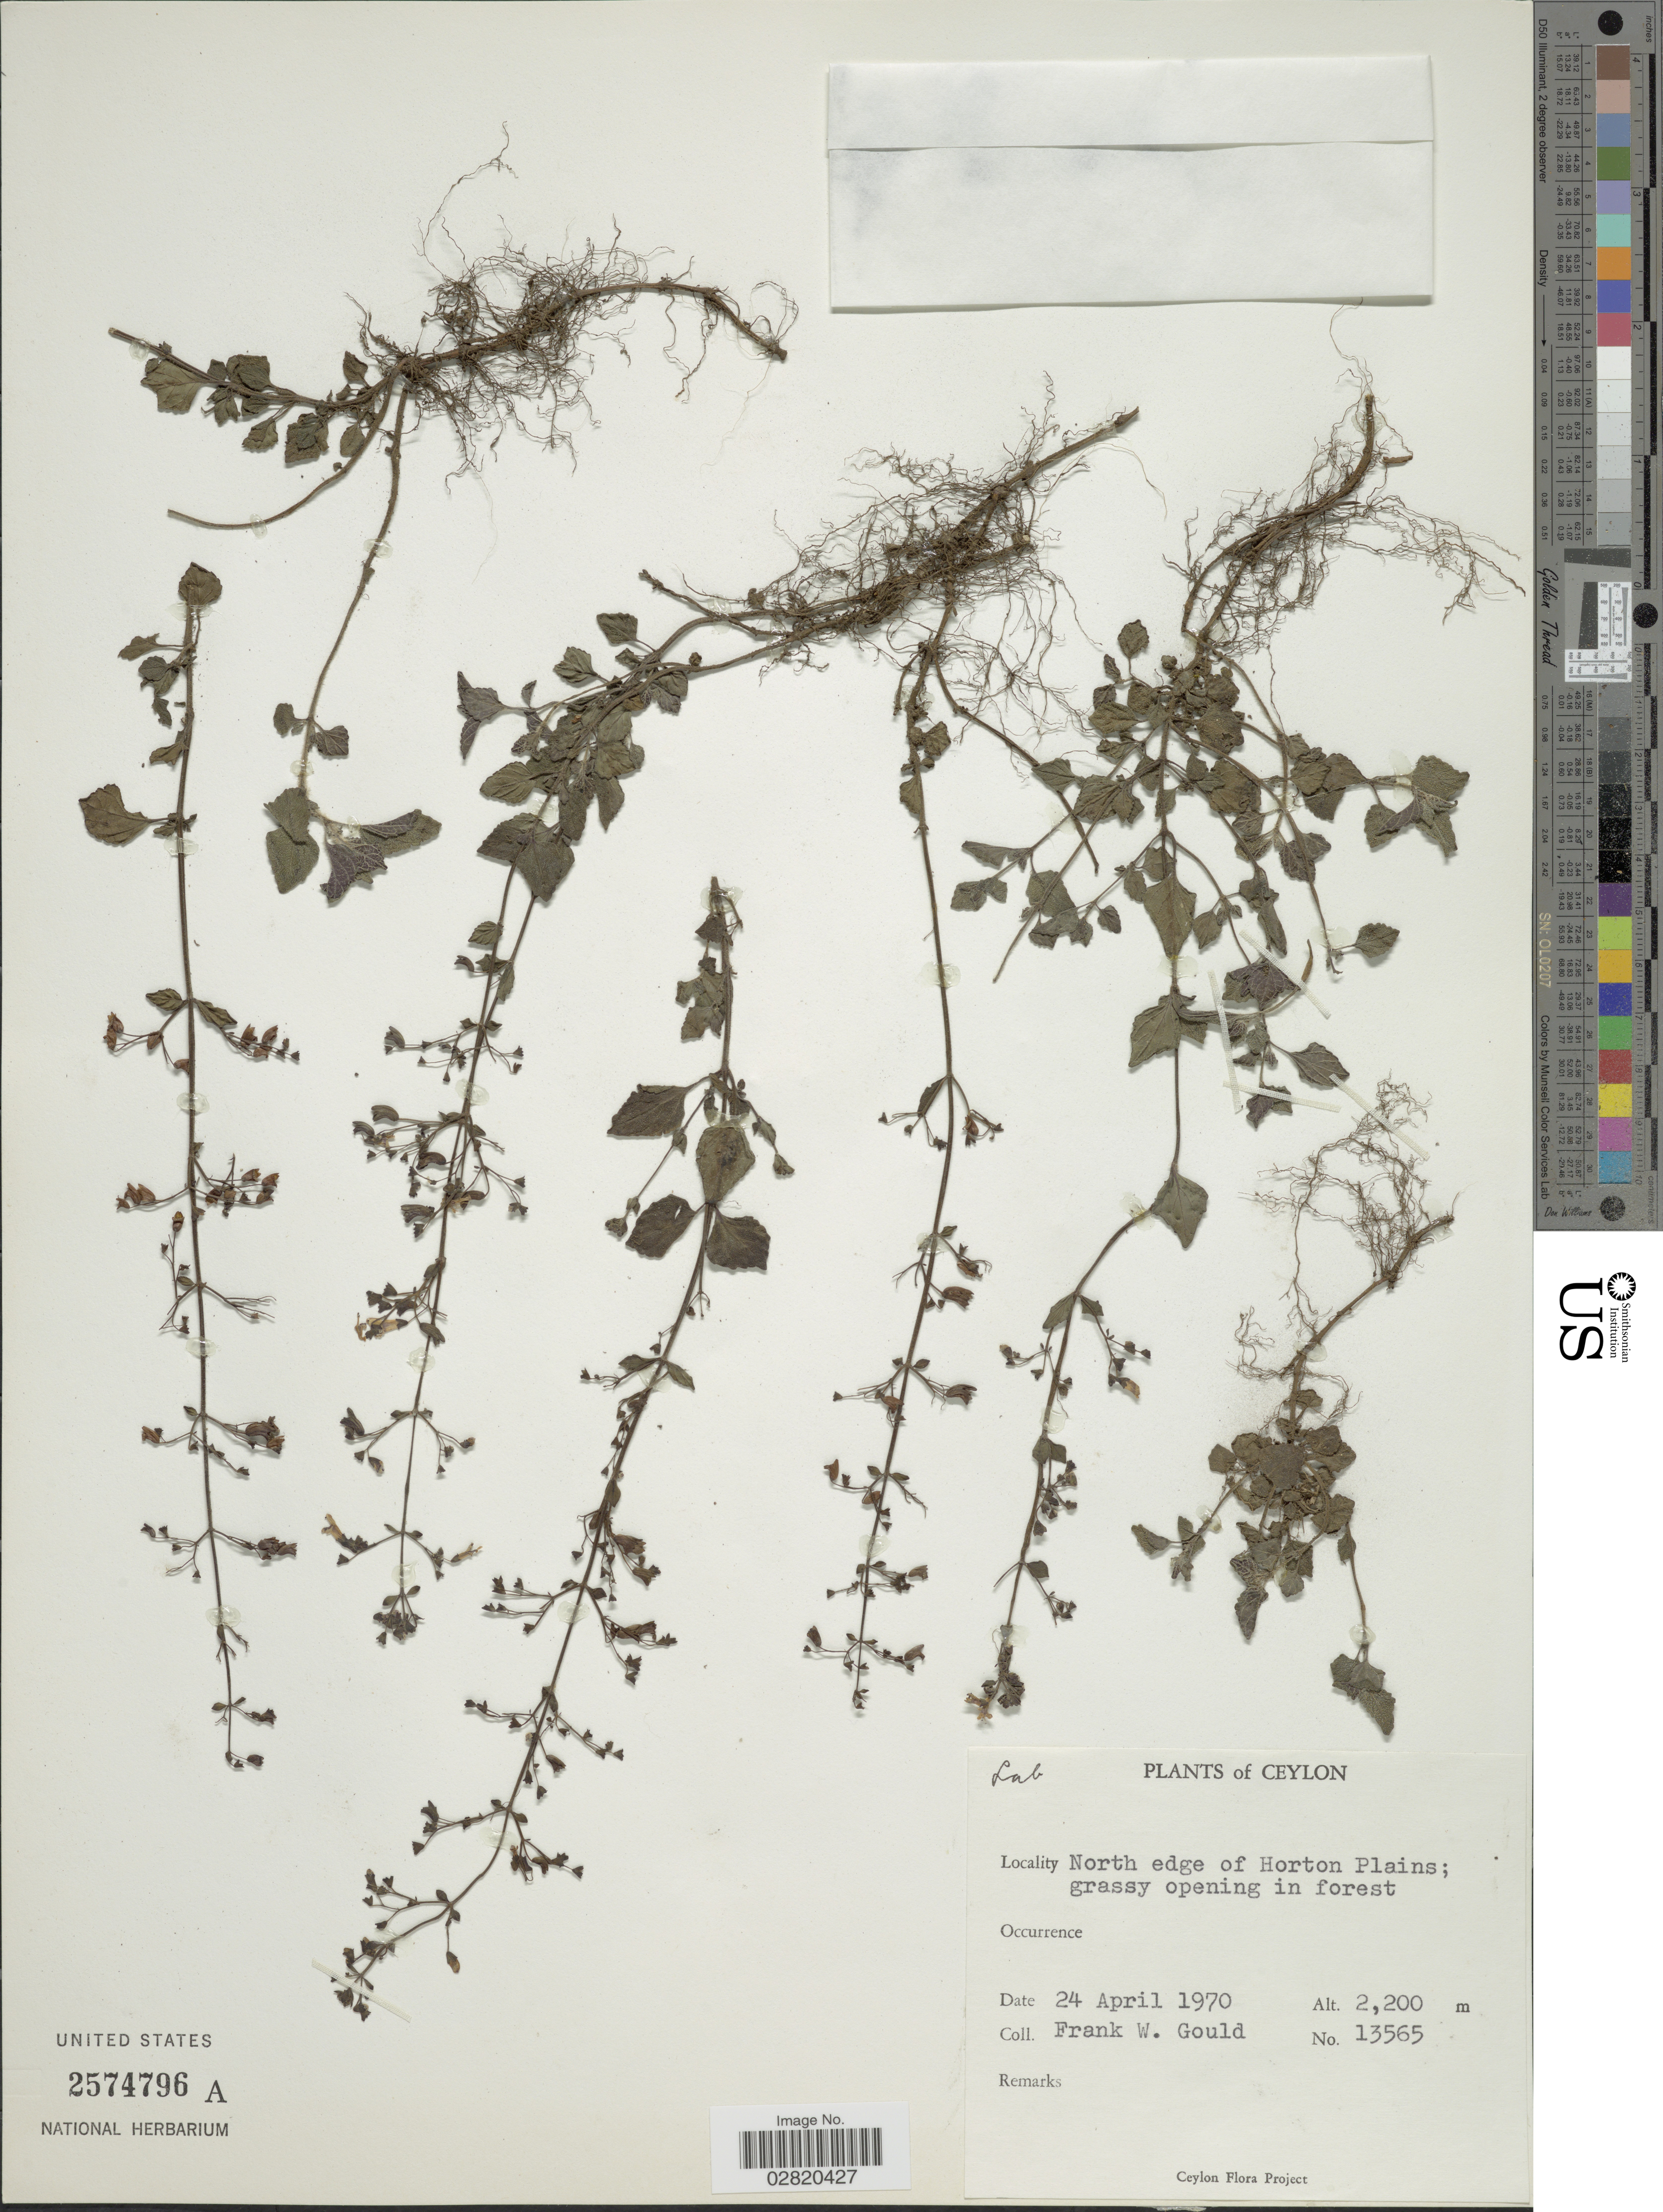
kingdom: Plantae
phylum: Tracheophyta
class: Magnoliopsida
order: Lamiales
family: Lamiaceae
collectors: F. W. Gould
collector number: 13565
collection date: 1970-04-24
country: Sri Lanka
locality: Ceylon. North edge of Horton Plains.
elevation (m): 2200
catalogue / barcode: US 2574796A